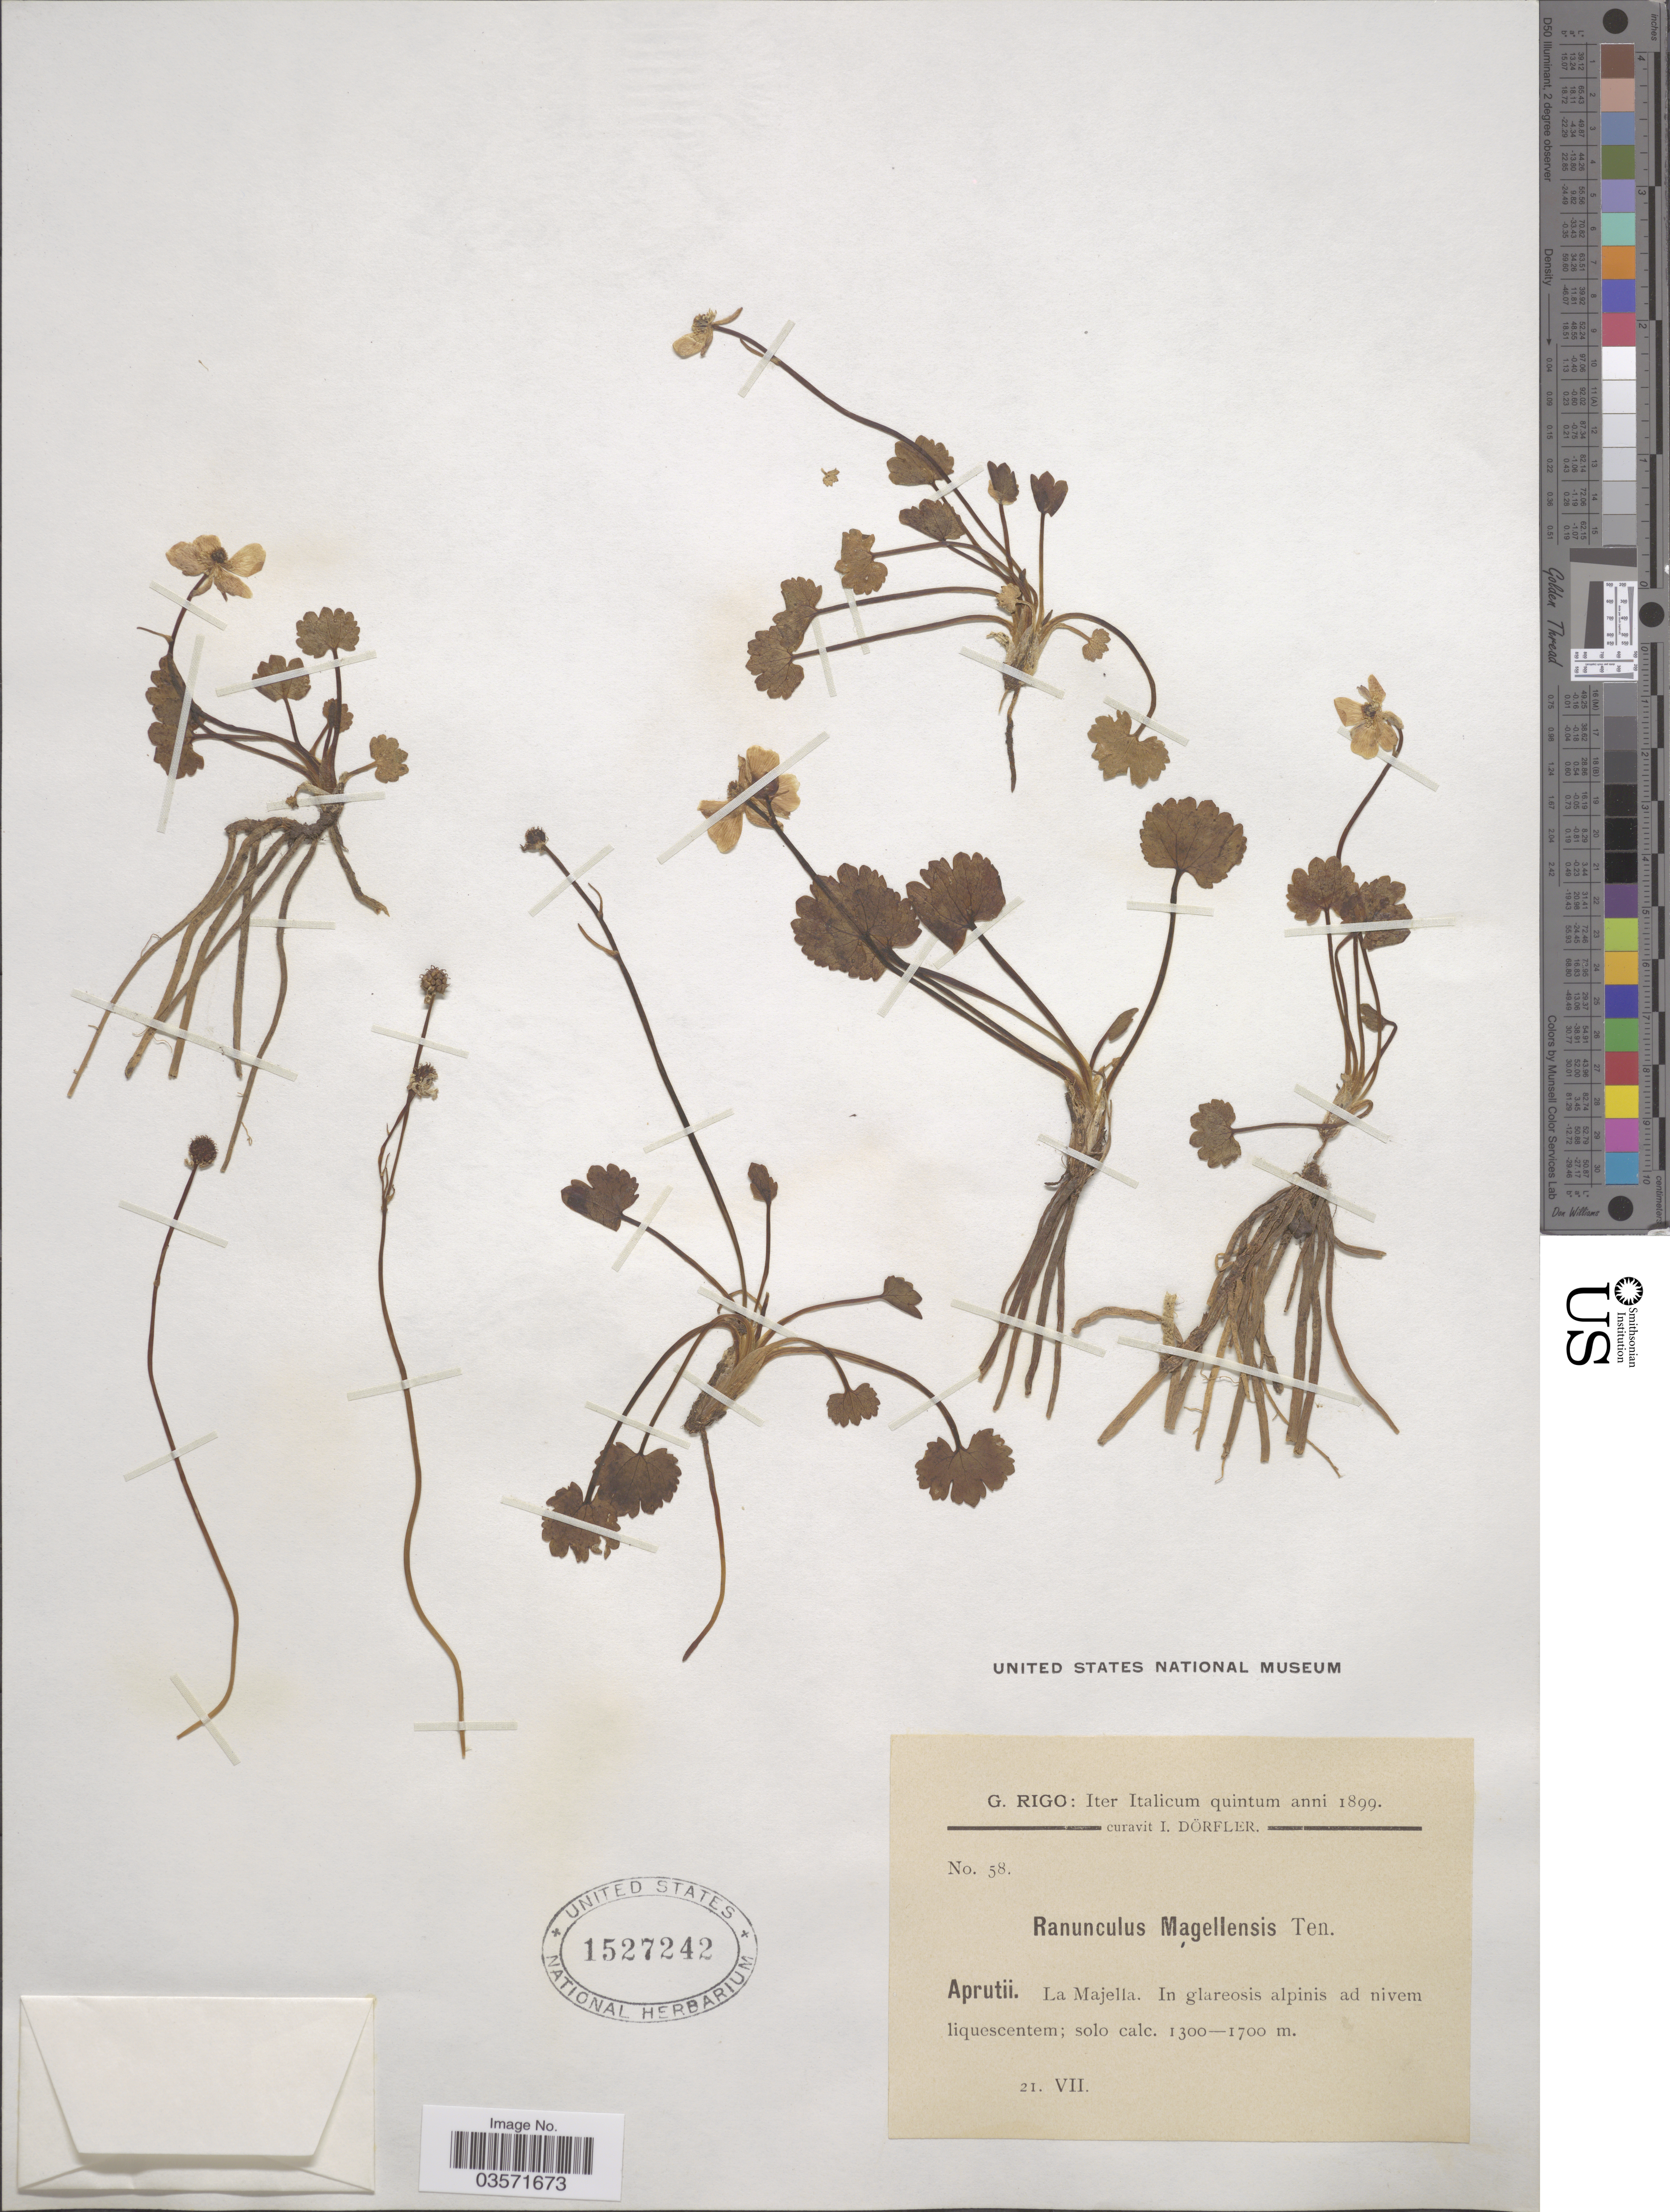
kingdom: Plantae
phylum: Tracheophyta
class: Magnoliopsida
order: Ranunculales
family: Ranunculaceae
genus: Ranunculus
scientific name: Ranunculus magellensis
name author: Ten.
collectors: G. Rigo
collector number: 58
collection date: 1899-07-21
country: Italy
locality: Aprutii. La Majella. In glareosis alpinis ad nivem liquescentem.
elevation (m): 1300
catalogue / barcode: US 1527242